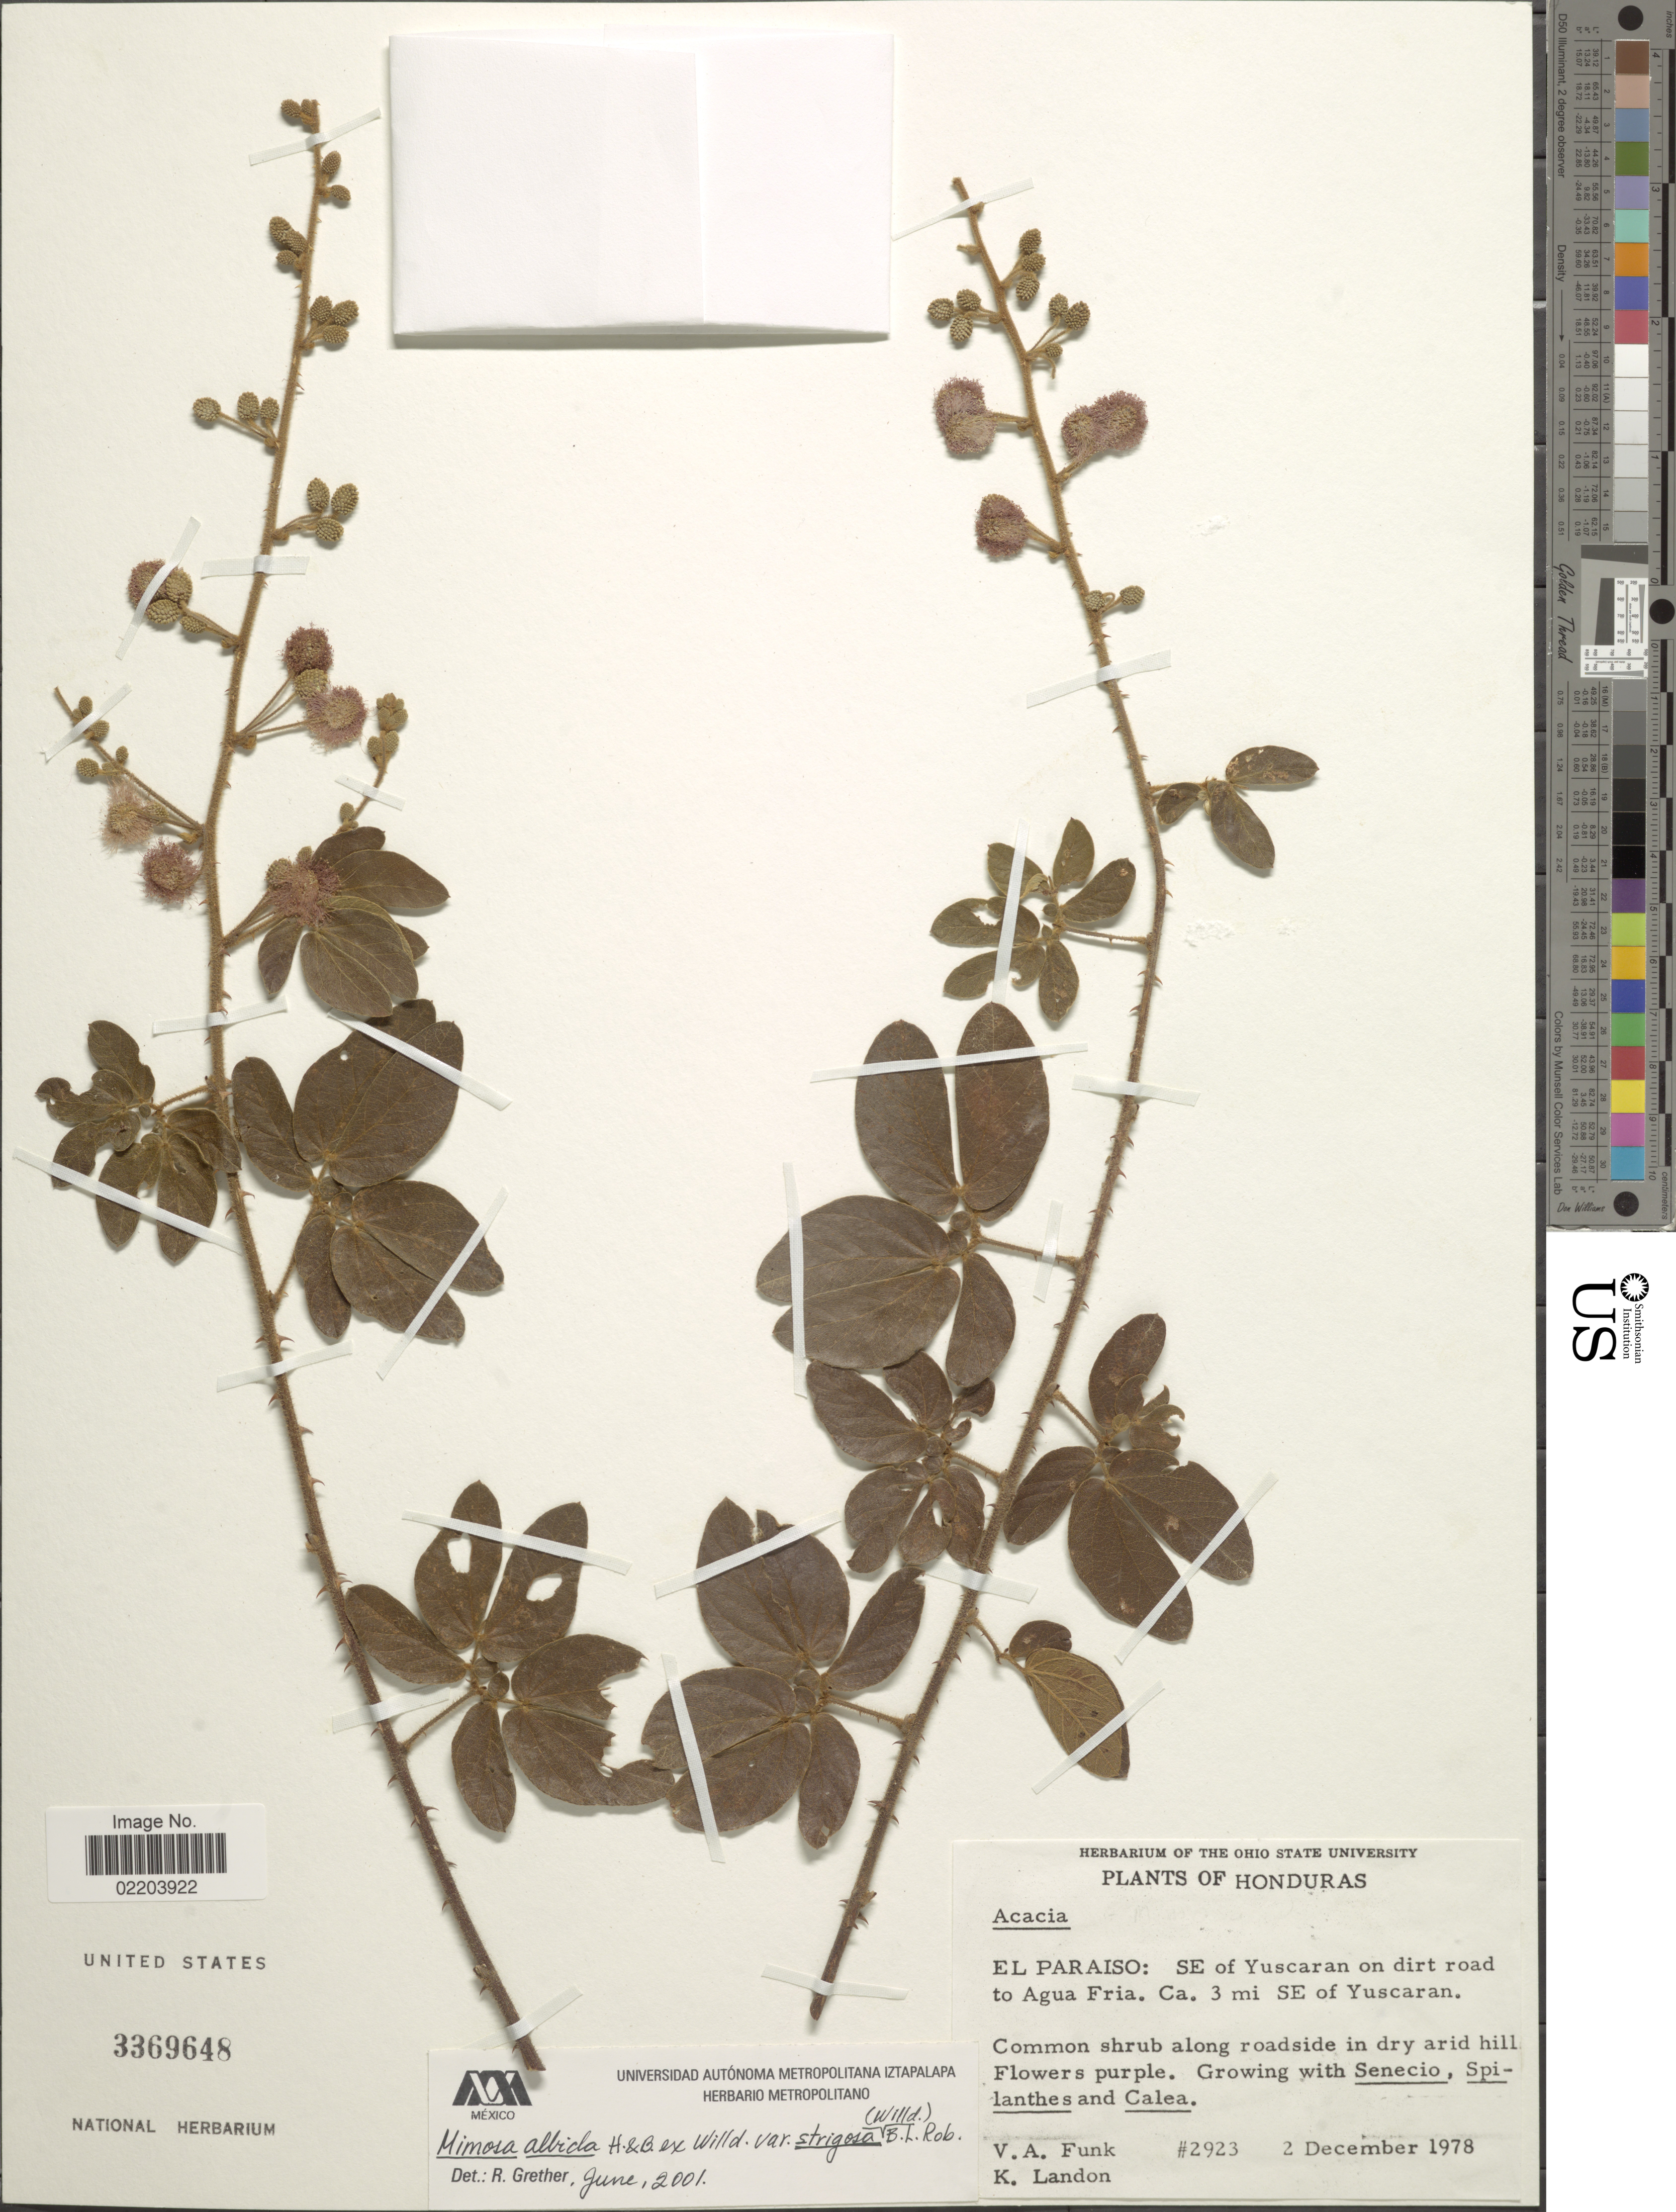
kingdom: Plantae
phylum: Tracheophyta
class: Magnoliopsida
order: Fabales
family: Fabaceae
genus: Mimosa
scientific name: Mimosa albida var. strigosa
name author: (Willd.) B.L. Rob.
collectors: V. Funk & K. C. Landon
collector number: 2923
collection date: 1978-12-02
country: Honduras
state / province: El Paraíso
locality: SE of Yuscaran on dirt road to Agua Fria. Ca. 3 mi SE of Yuscaran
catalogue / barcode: US 3369648